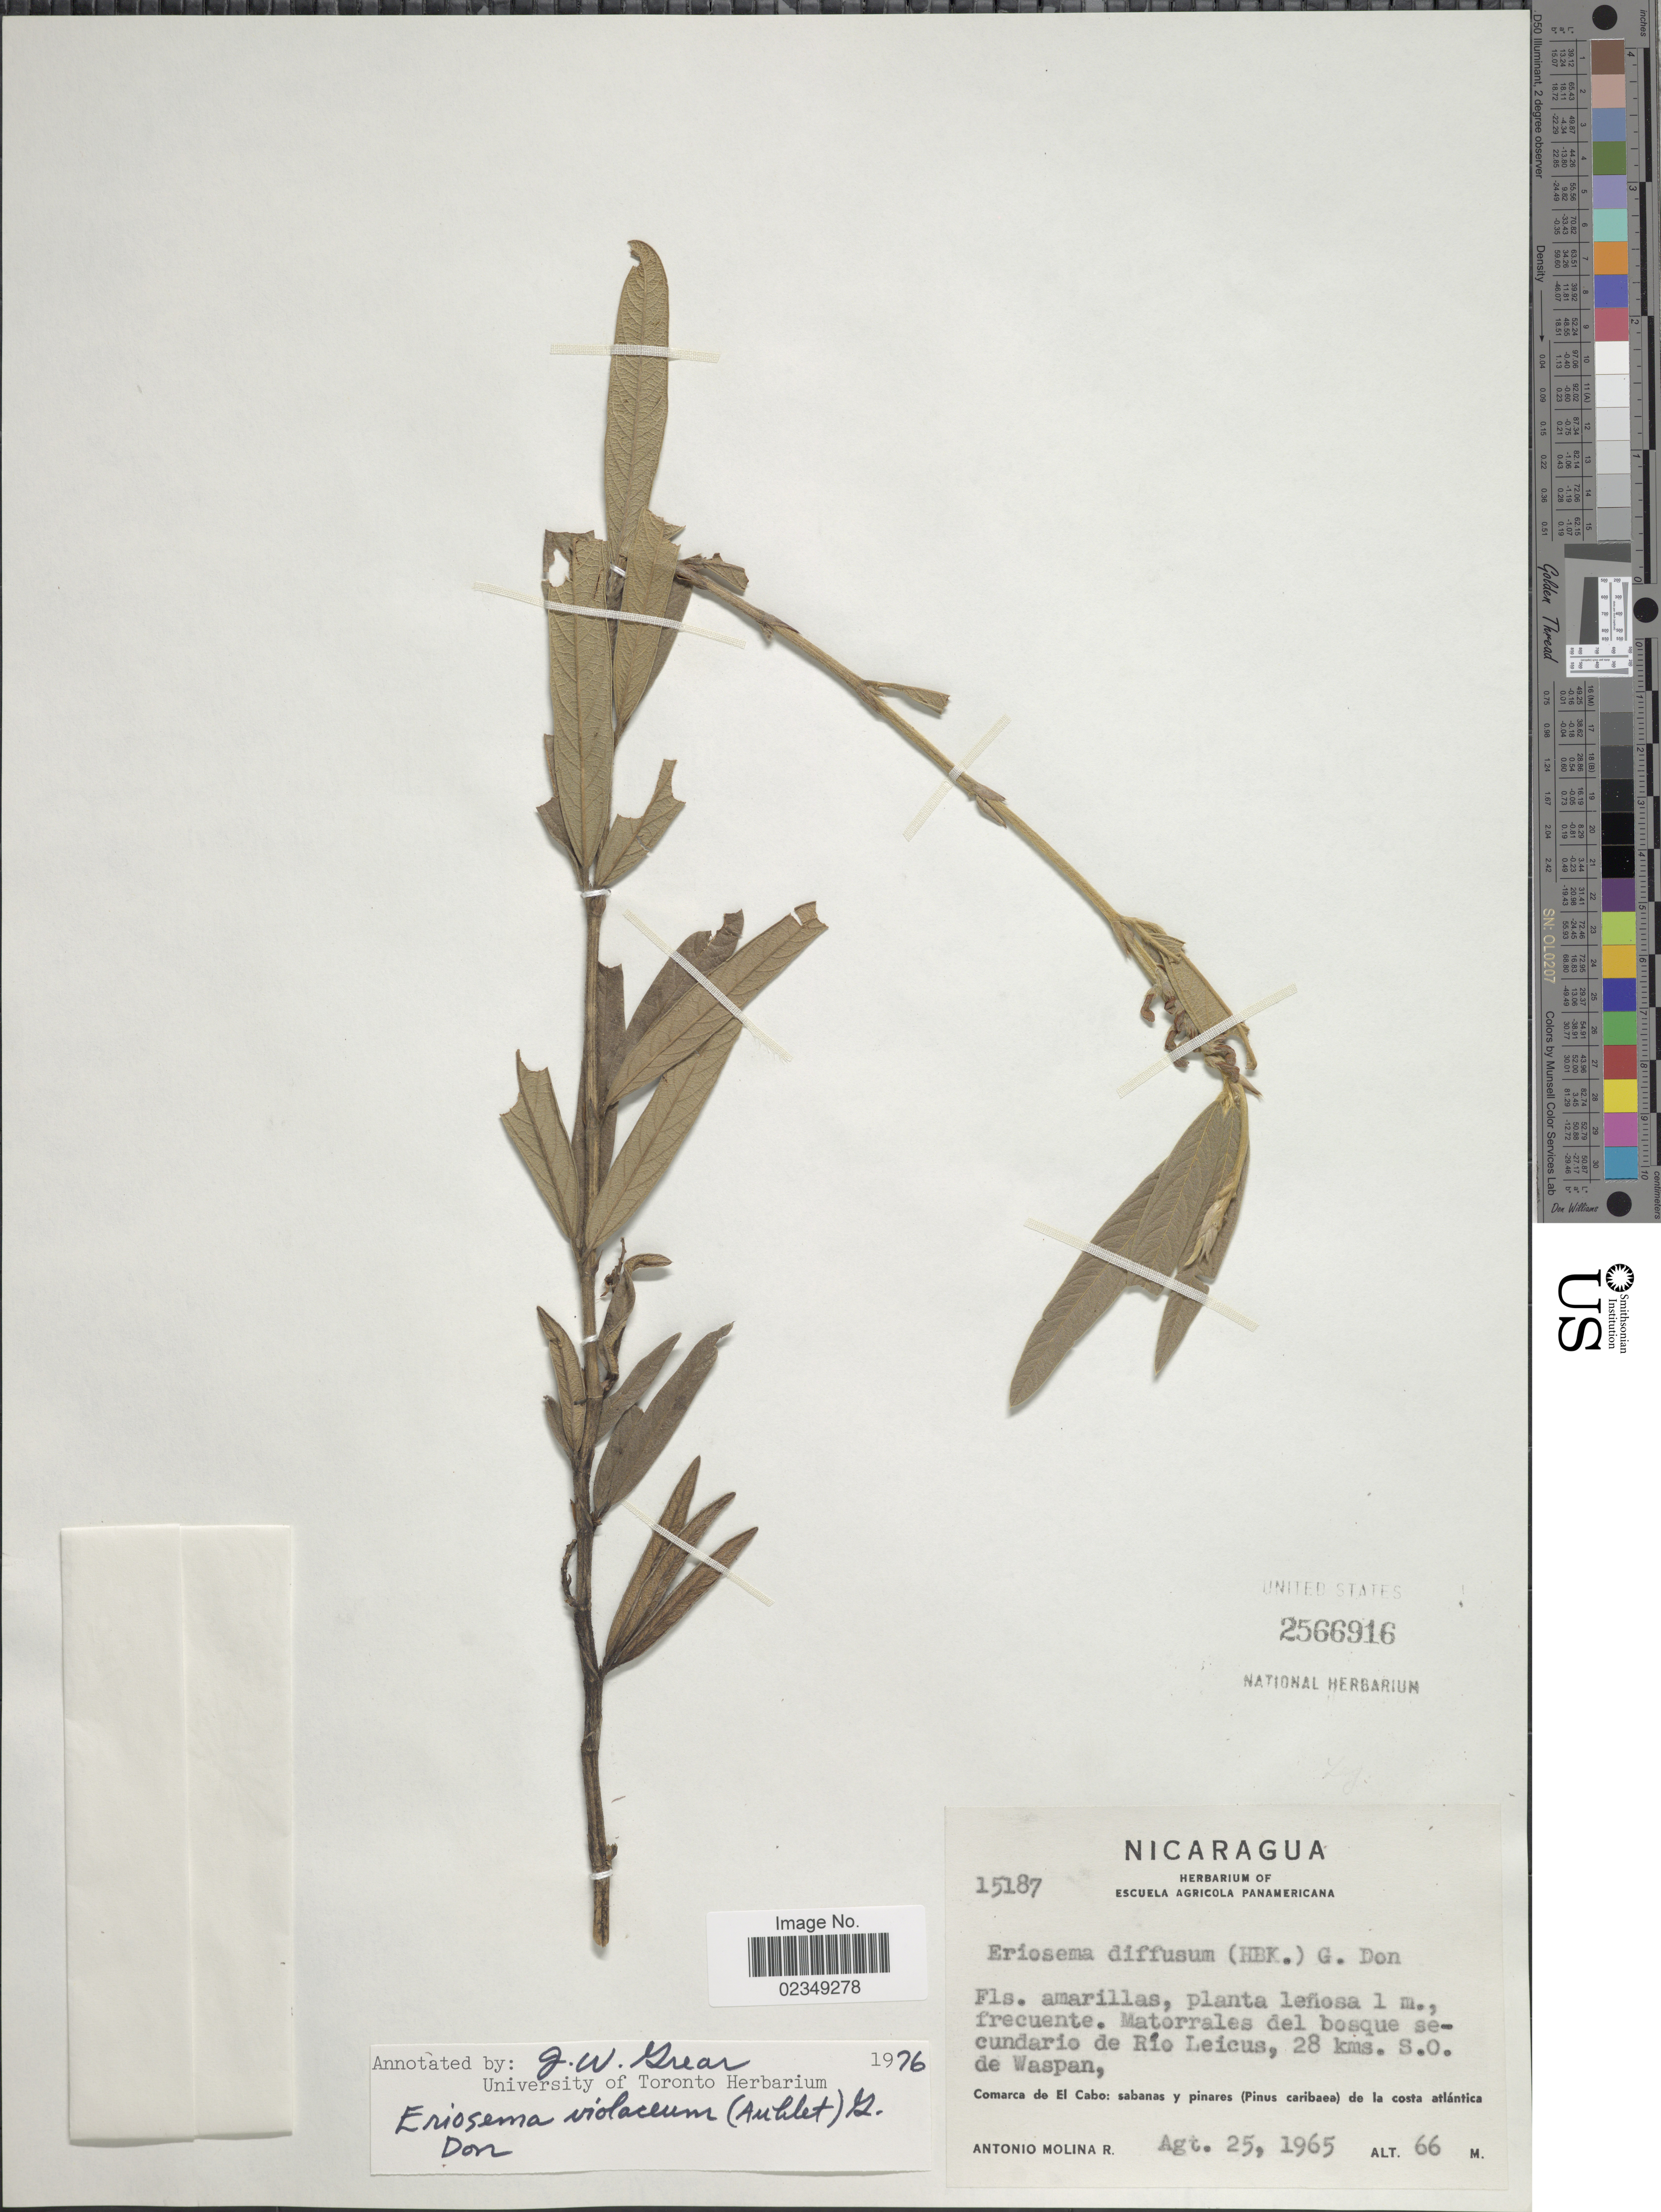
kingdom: Plantae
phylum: Tracheophyta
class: Magnoliopsida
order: Fabales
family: Fabaceae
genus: Eriosema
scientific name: Eriosema violaceum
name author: (Aubl.) G. Don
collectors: A. Molina R.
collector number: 15187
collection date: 1965-08-25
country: Nicaragua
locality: Matorrales del bosque secundario de Rio Leicus, 28 kms. S.O. de Waspan, Comarca de El Cabo: sabanad y pinares de la costa atlantica.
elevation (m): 66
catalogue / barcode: US 2566916